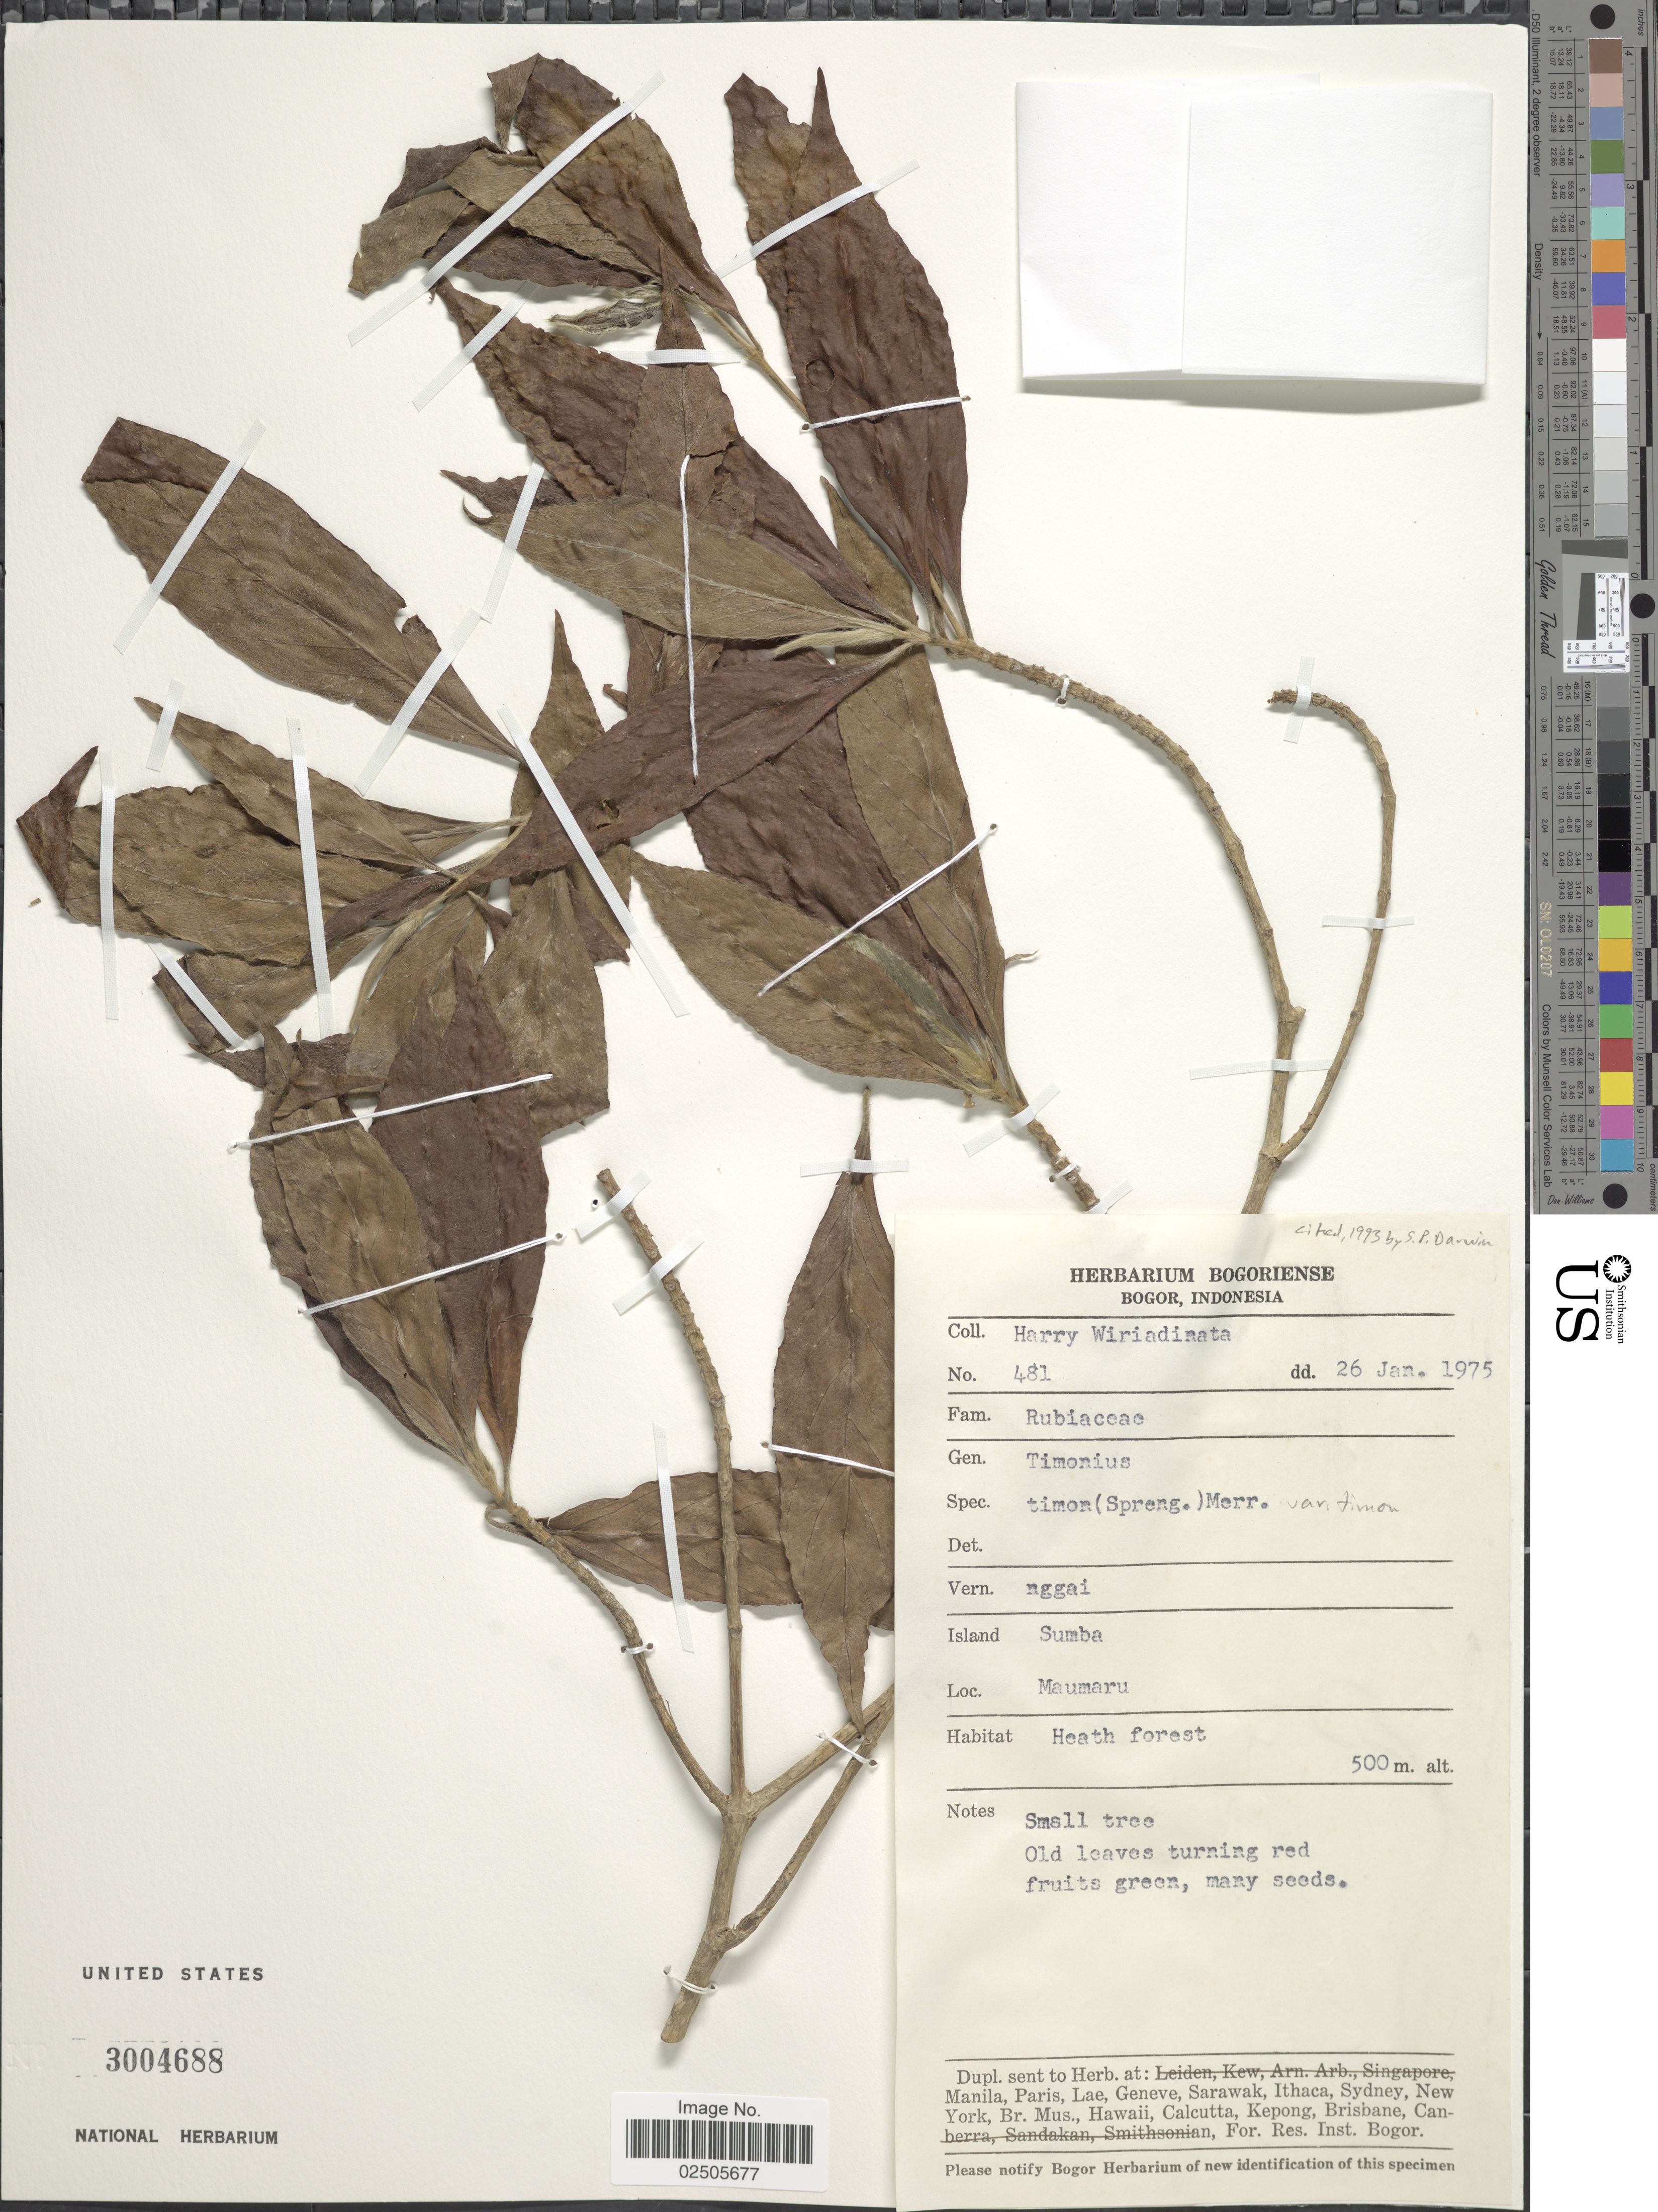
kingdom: Plantae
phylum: Tracheophyta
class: Magnoliopsida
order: Gentianales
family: Rubiaceae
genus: Timonius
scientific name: Timonius timon var. timon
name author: (Spreng.) Merr.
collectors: H. Wiriadinata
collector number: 481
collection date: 1975-01-26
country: Indonesia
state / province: Nusa Tenggara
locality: Island Sumba, Maumaru, Heath Forest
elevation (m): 500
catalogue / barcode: US 3004688